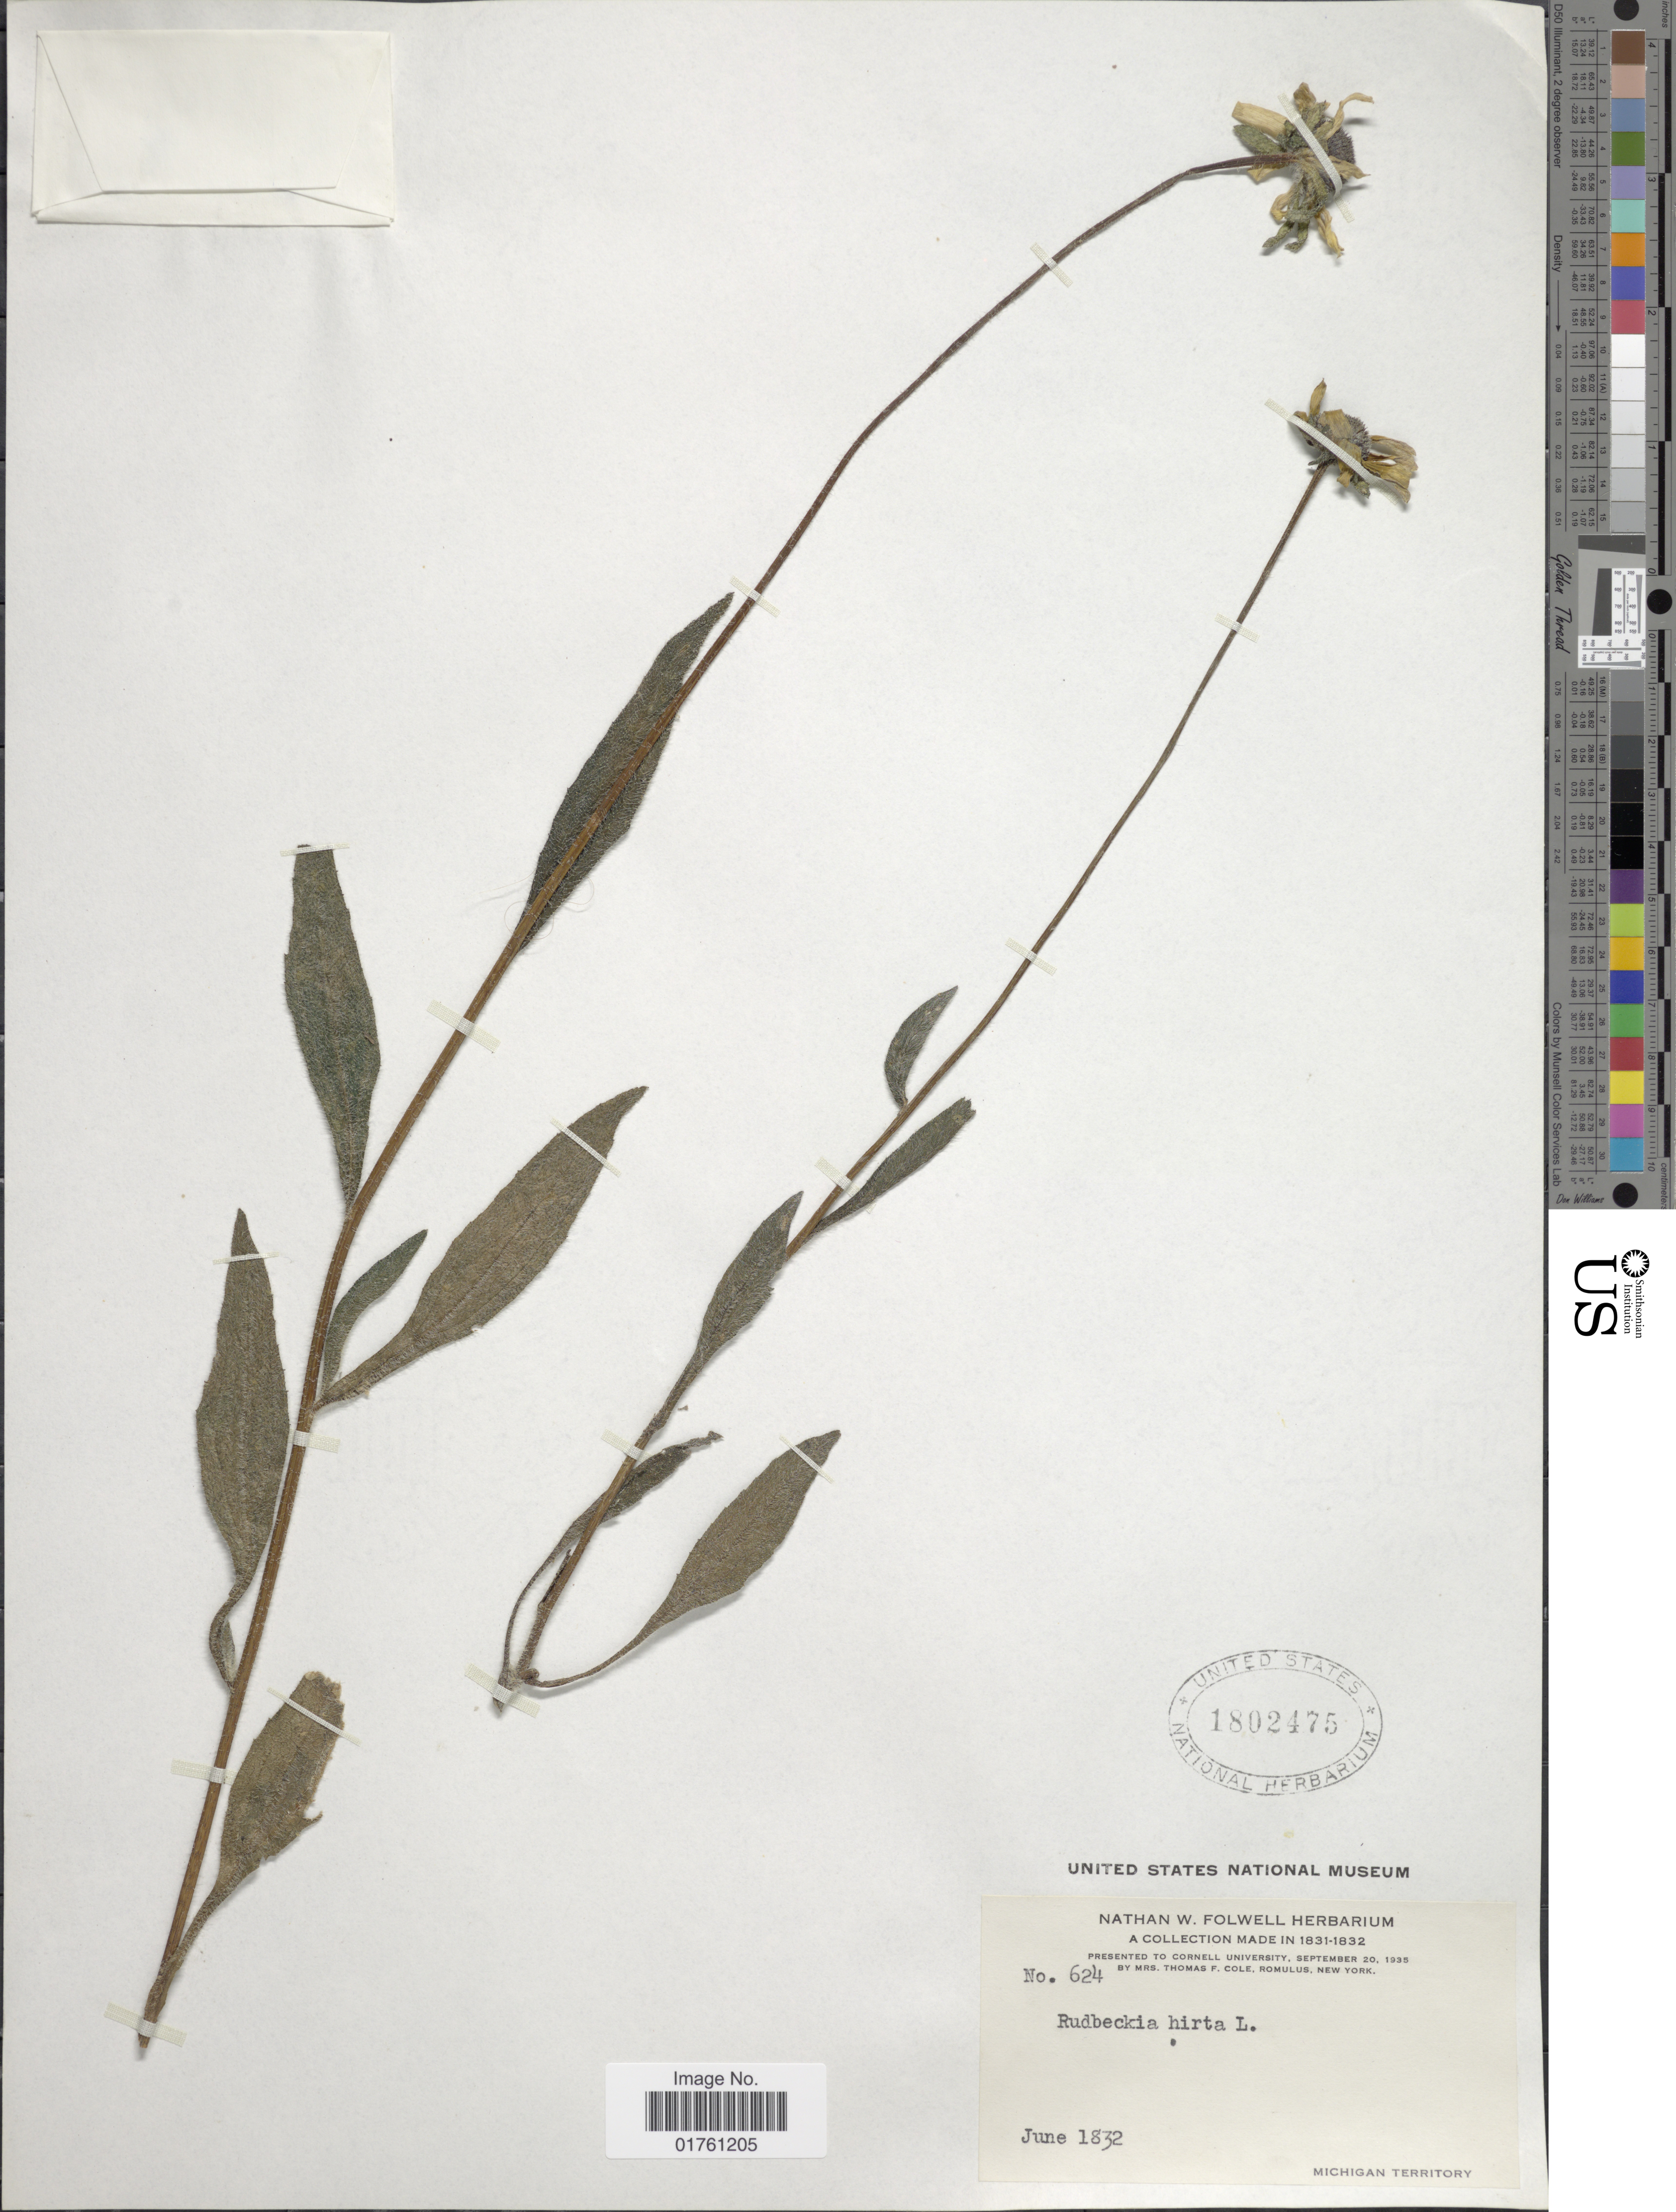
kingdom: Plantae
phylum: Tracheophyta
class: Magnoliopsida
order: Asterales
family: Asteraceae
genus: Rudbeckia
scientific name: Rudbeckia hirta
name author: L.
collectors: N. Folwell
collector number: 624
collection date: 1832-06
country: United States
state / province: Michigan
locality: Michigan Territory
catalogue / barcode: US 1802475